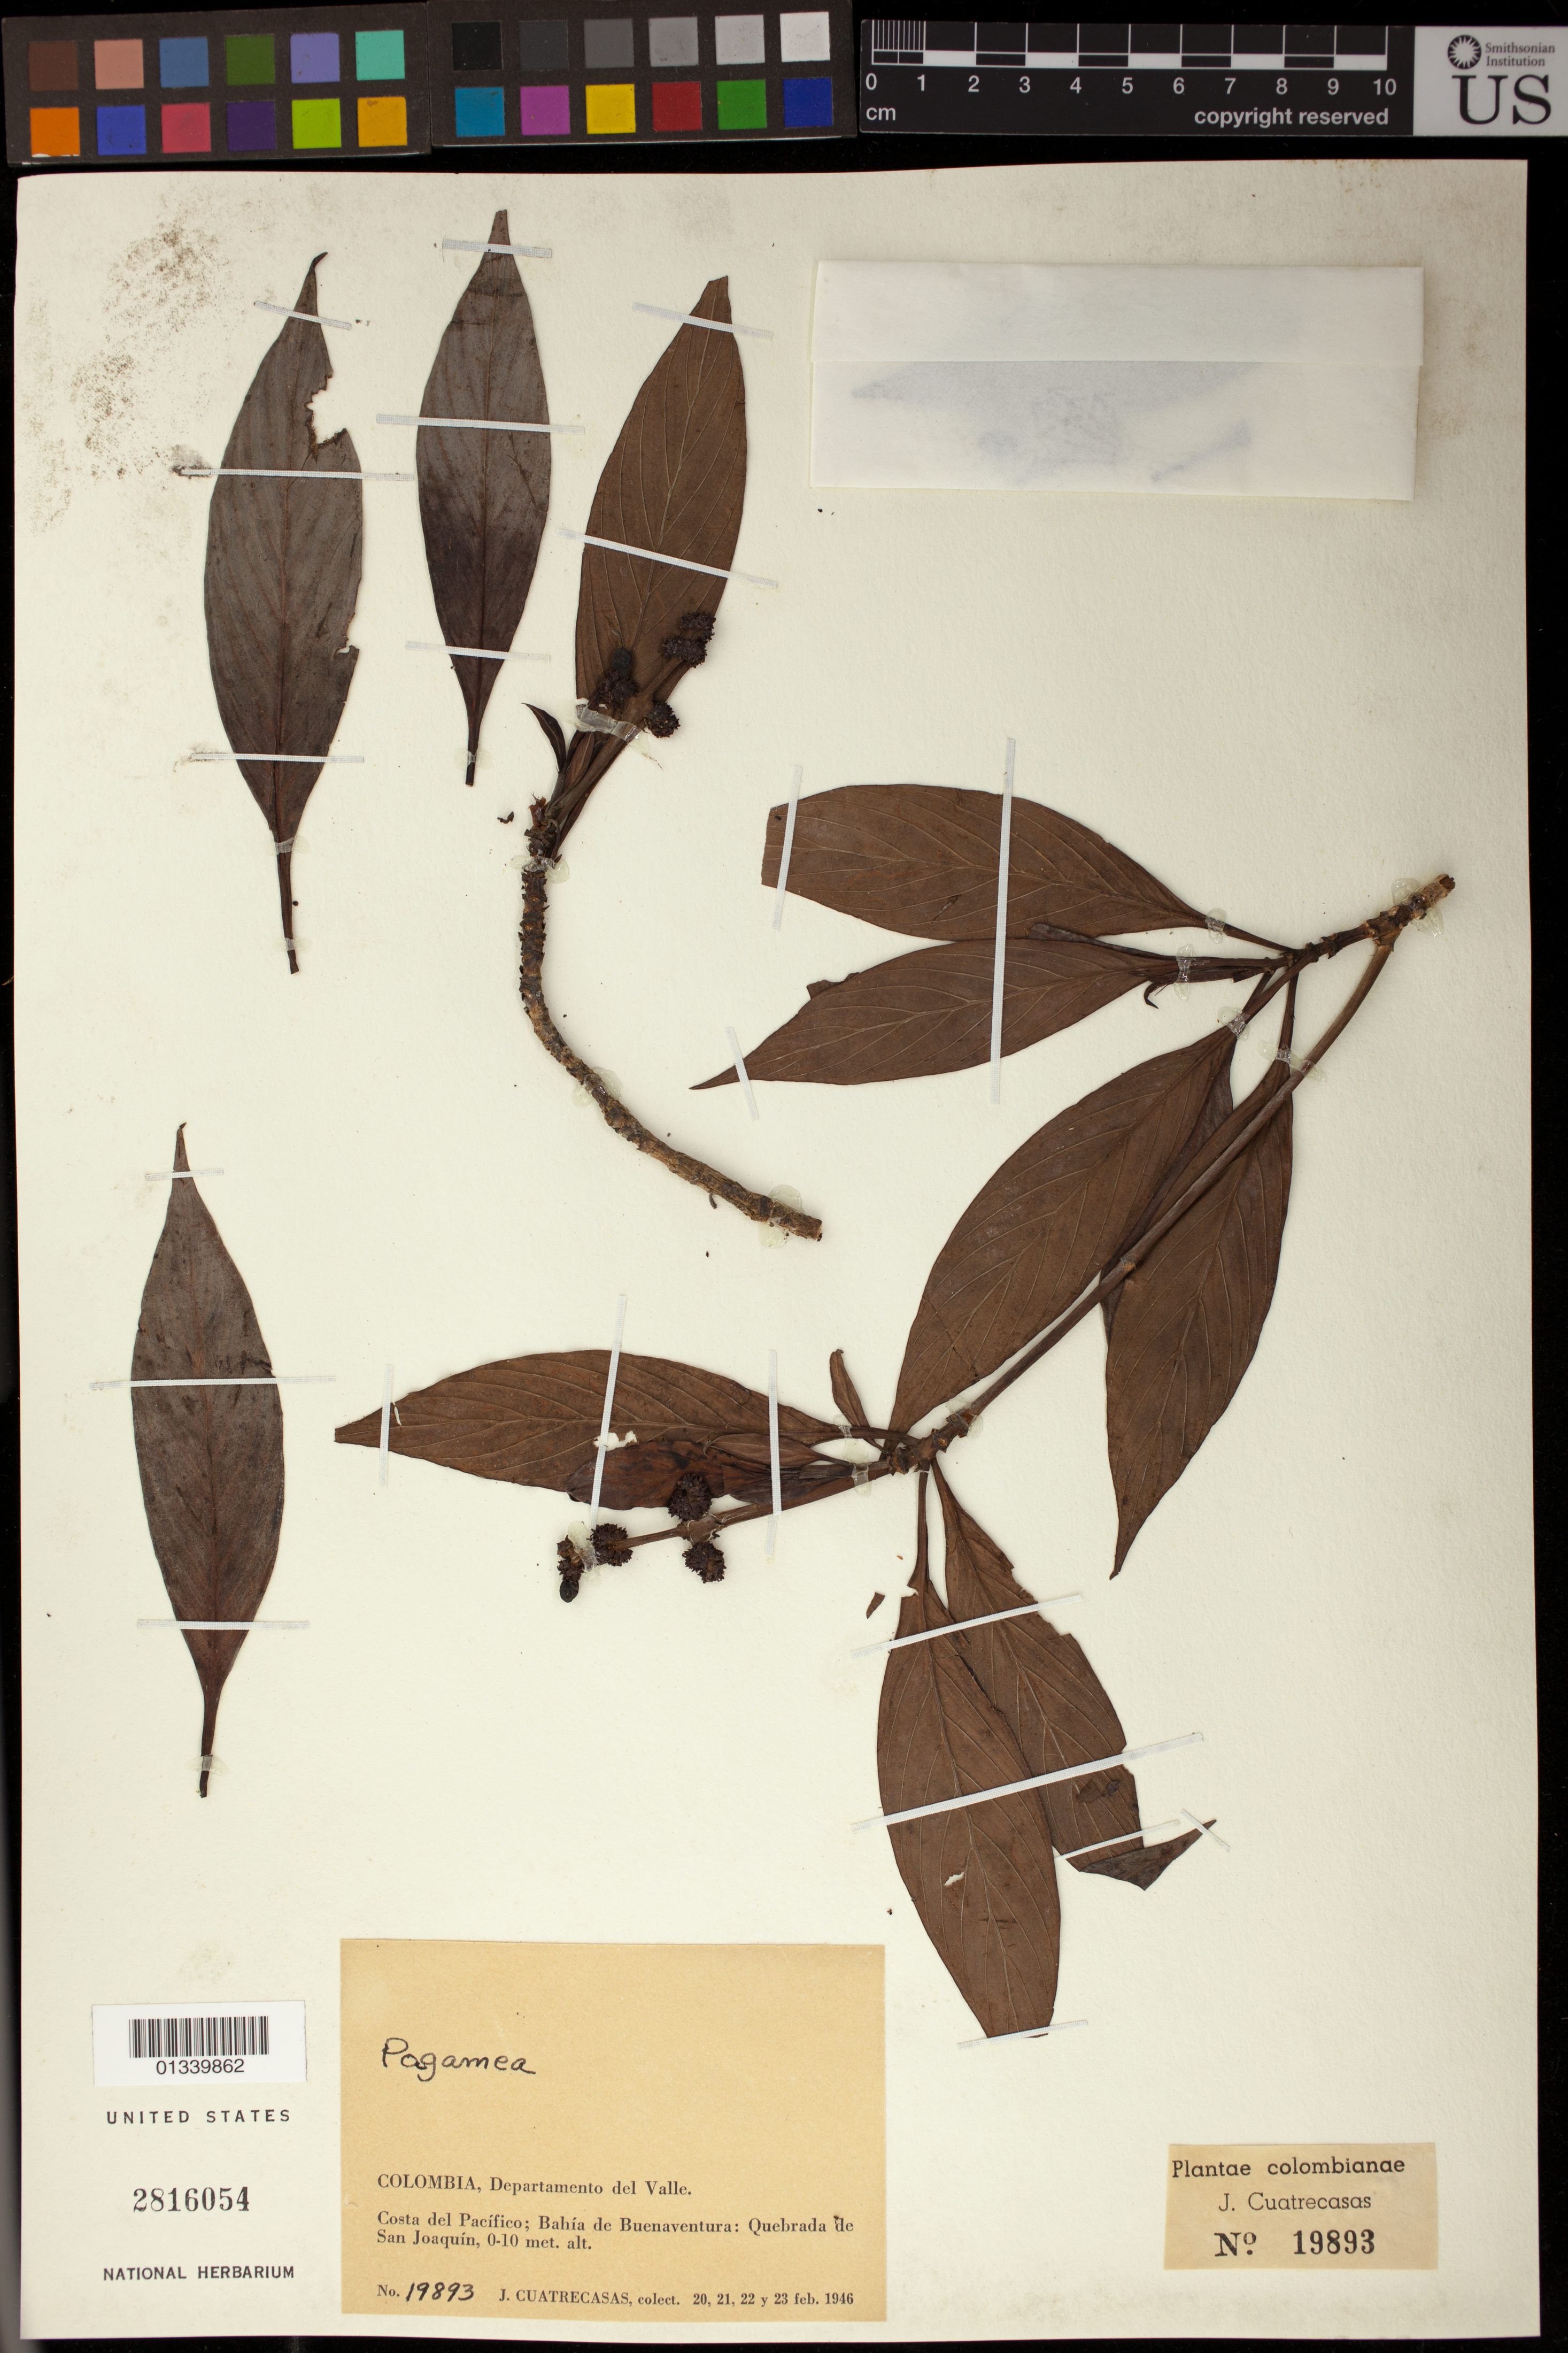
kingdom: Plantae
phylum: Tracheophyta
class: Magnoliopsida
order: Gentianales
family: Rubiaceae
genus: Pagamea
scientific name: Pagamea sp.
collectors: J. Cuatrecasas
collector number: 19893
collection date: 1946-02-20/1946-02-23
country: Colombia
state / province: Valle del Cauca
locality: Costa del Pacifico; Bahia de Buenaventura: Quebrada de San Joaquin.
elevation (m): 0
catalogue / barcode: US 2816054